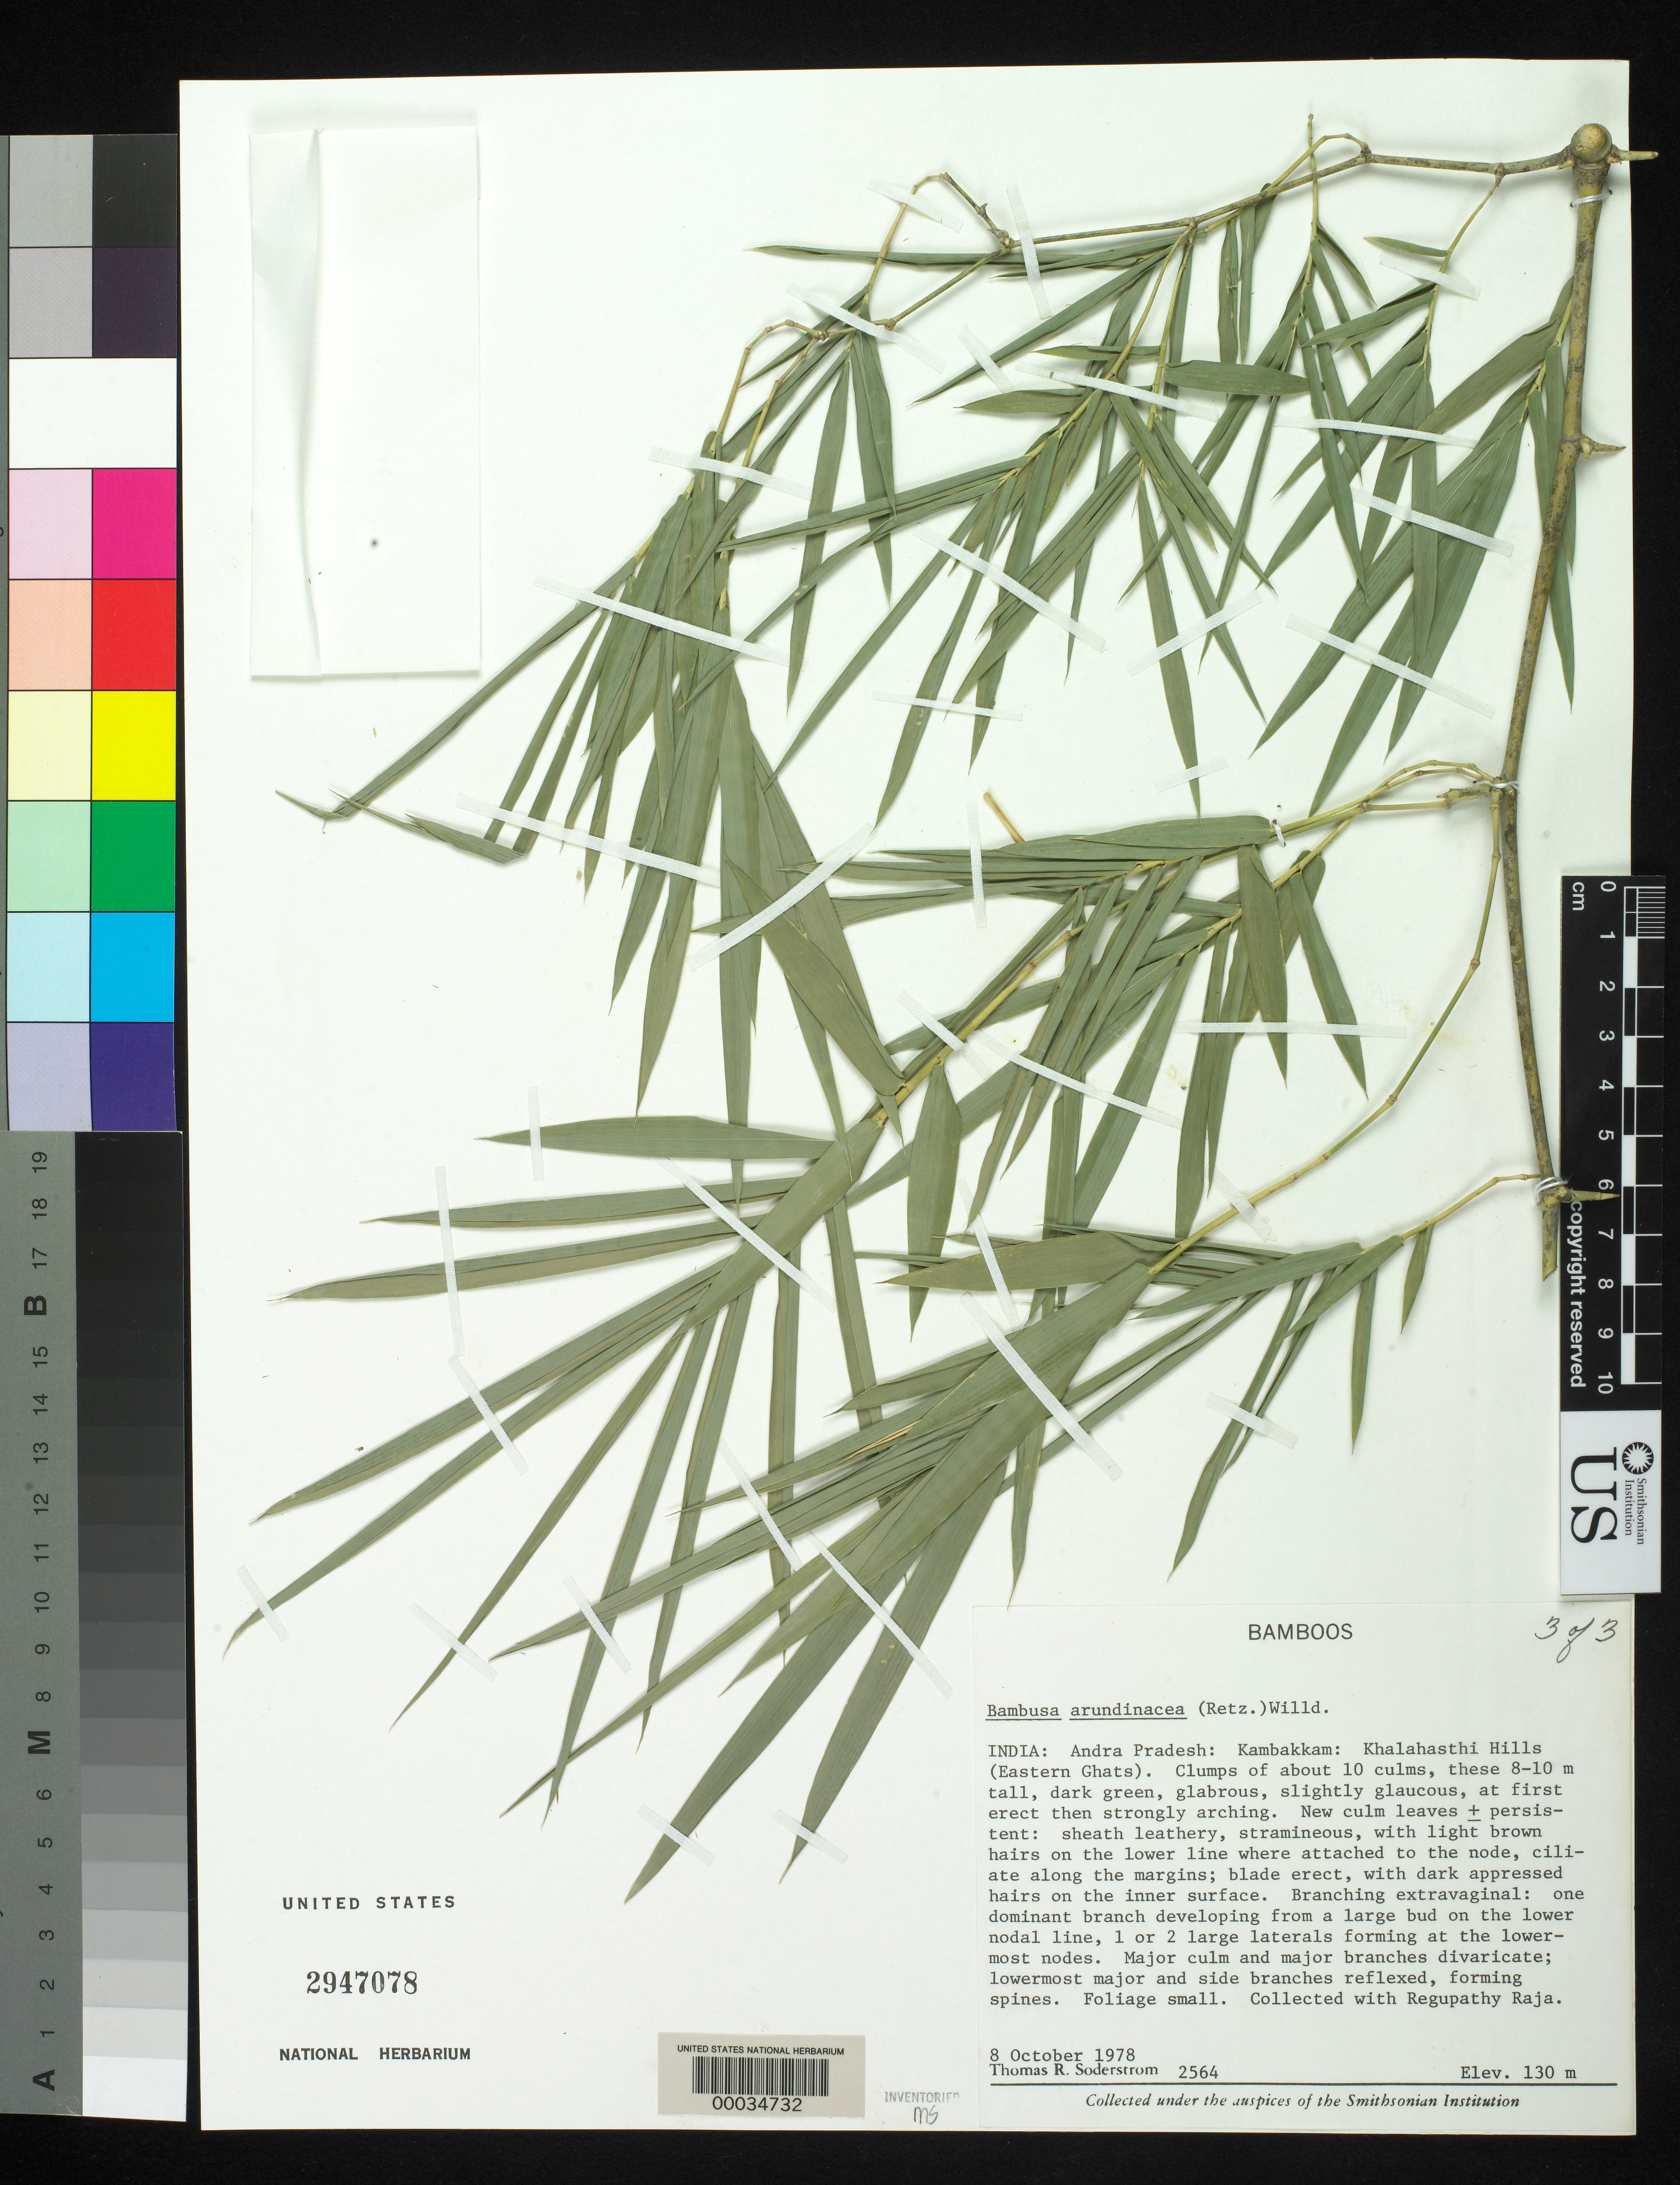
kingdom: Plantae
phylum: Tracheophyta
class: Liliopsida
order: Poales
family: Poaceae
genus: Bambusa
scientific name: Bambusa bambos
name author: (L.) Voss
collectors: T. R. Soderstrom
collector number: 2564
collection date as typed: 08 Oct 1978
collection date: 1978-10-08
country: India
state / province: Andhra Pradesh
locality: Kambakkam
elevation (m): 130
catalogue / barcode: US 2947078